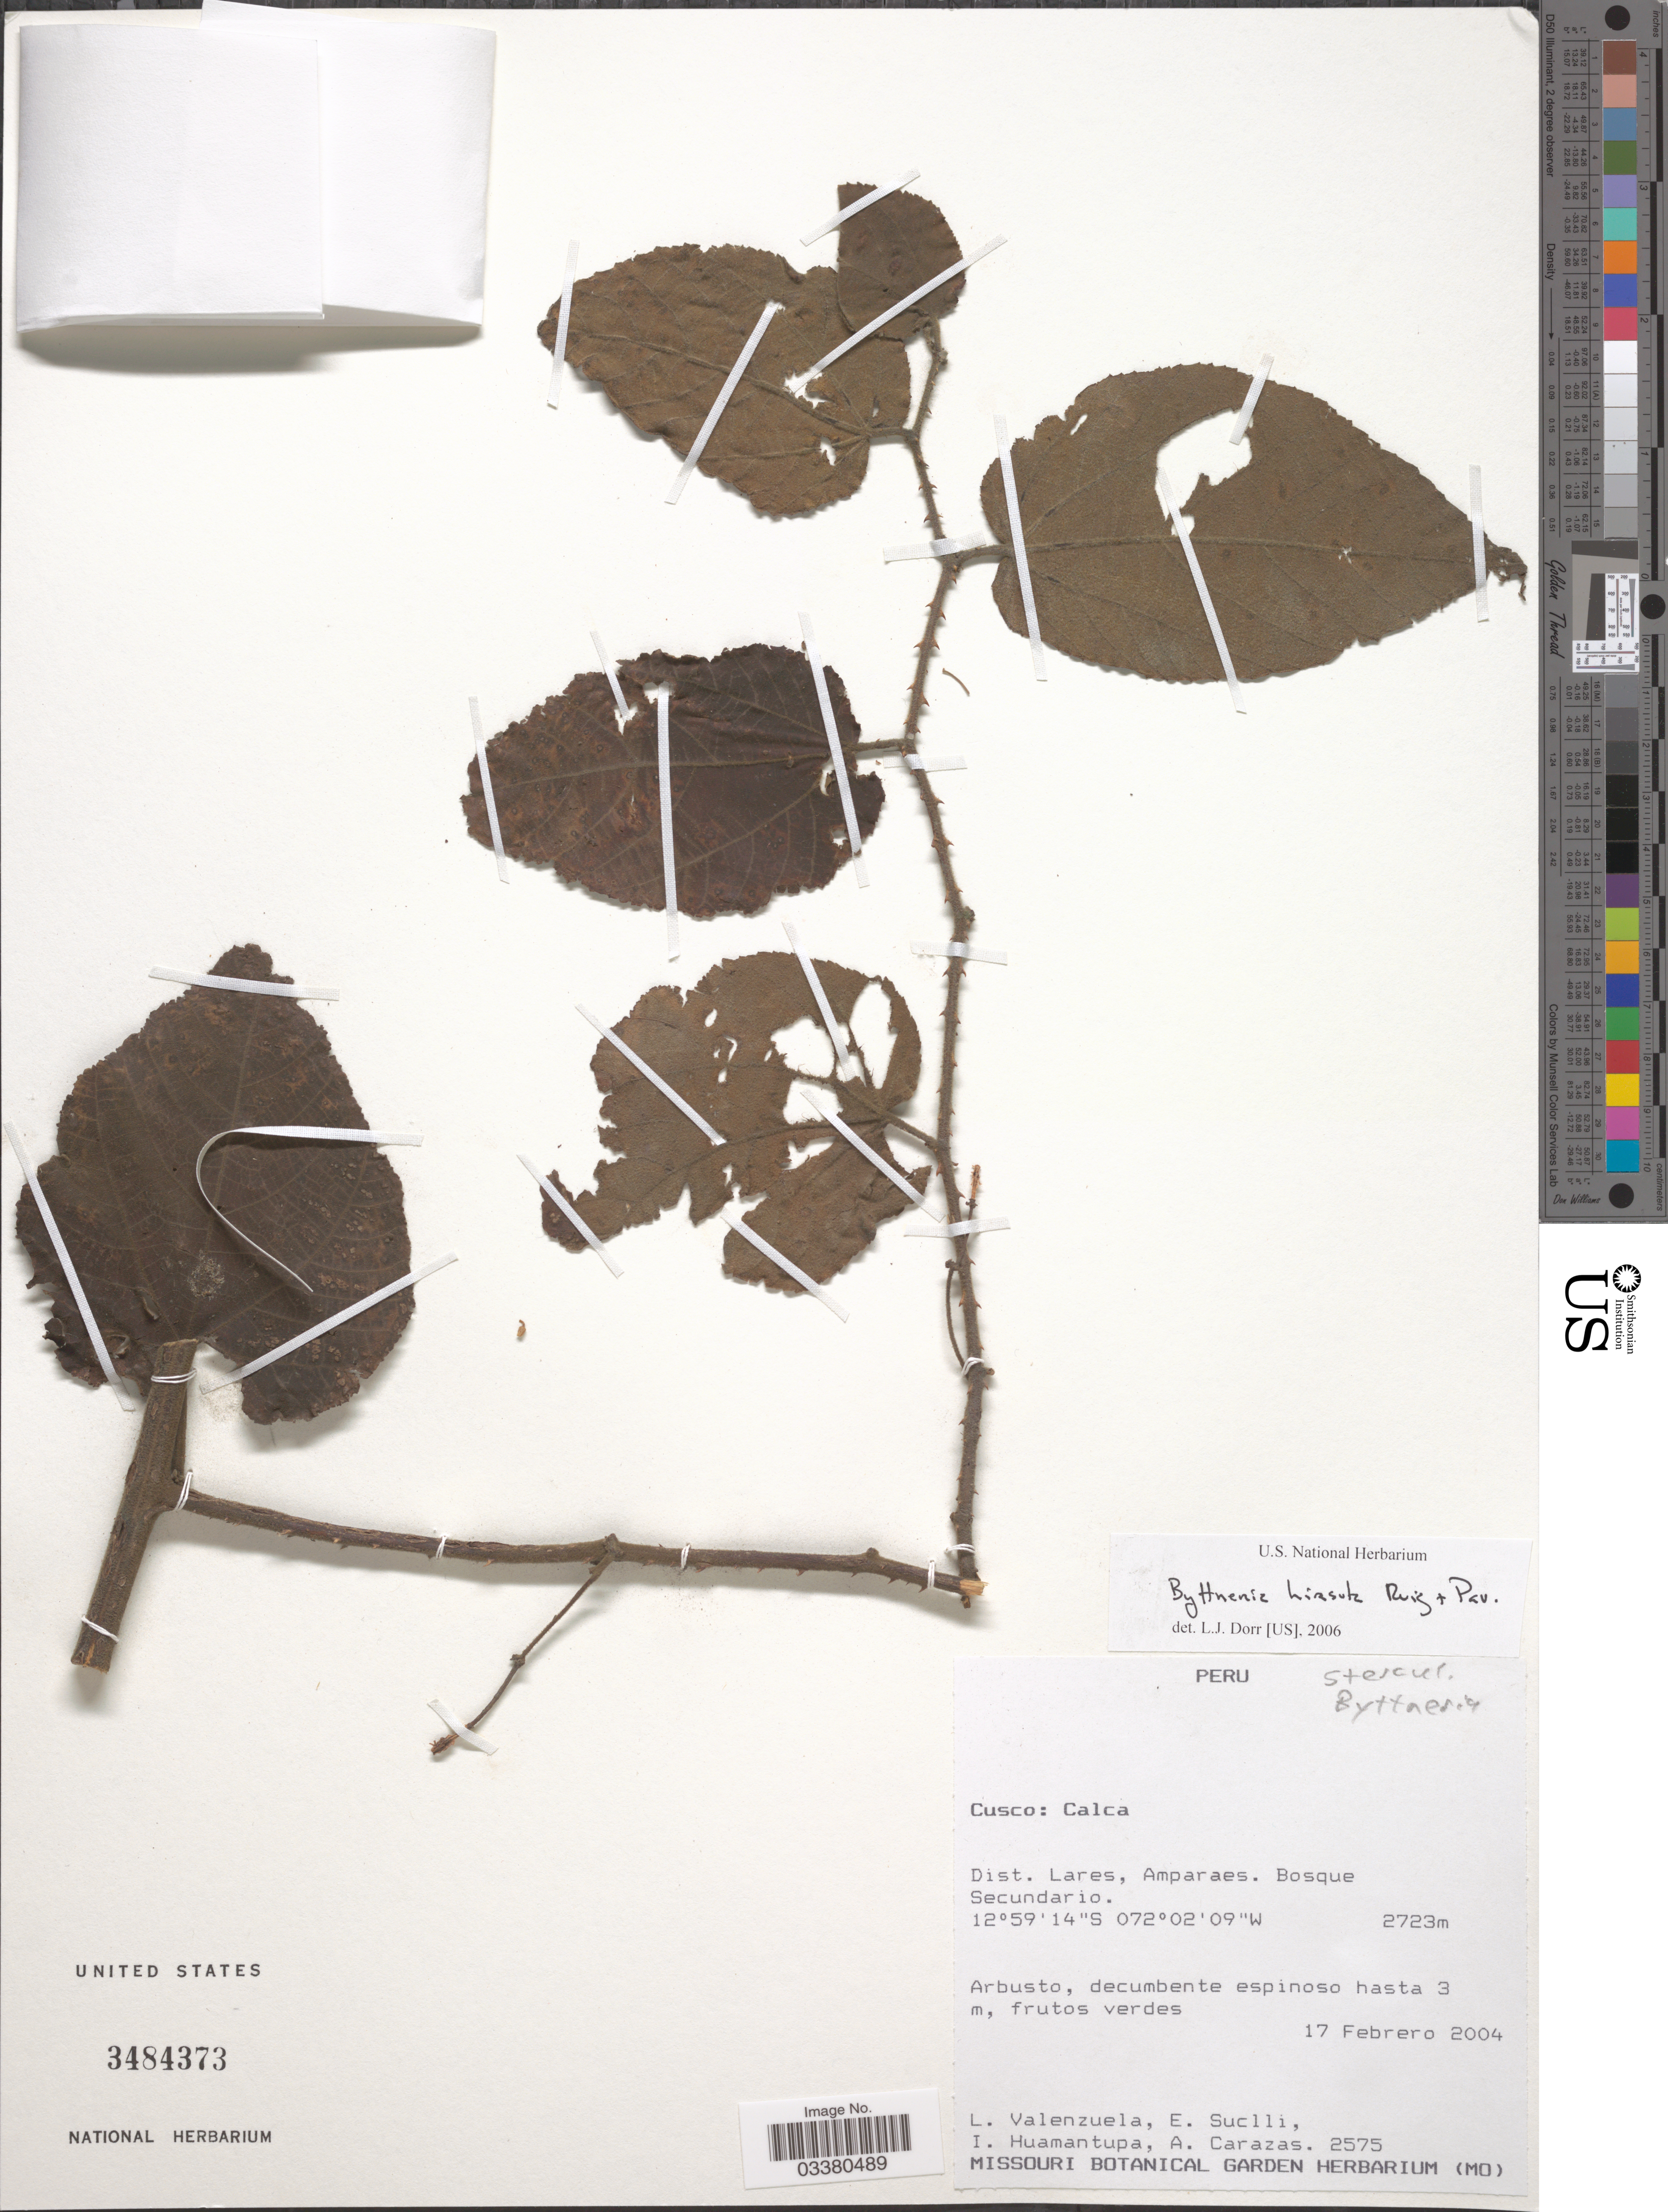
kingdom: Plantae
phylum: Tracheophyta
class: Magnoliopsida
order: Malvales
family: Malvaceae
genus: Byttneria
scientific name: Byttneria hirsuta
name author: Ruiz & Pav.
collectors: L. Valenzuela, E. Suclli, I. Huamantupa & A. Carazas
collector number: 2575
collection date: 2004-02-17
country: Peru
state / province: Cusco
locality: Calca. Dist. Lares, Amparaes.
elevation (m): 2723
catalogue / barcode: US 3484373